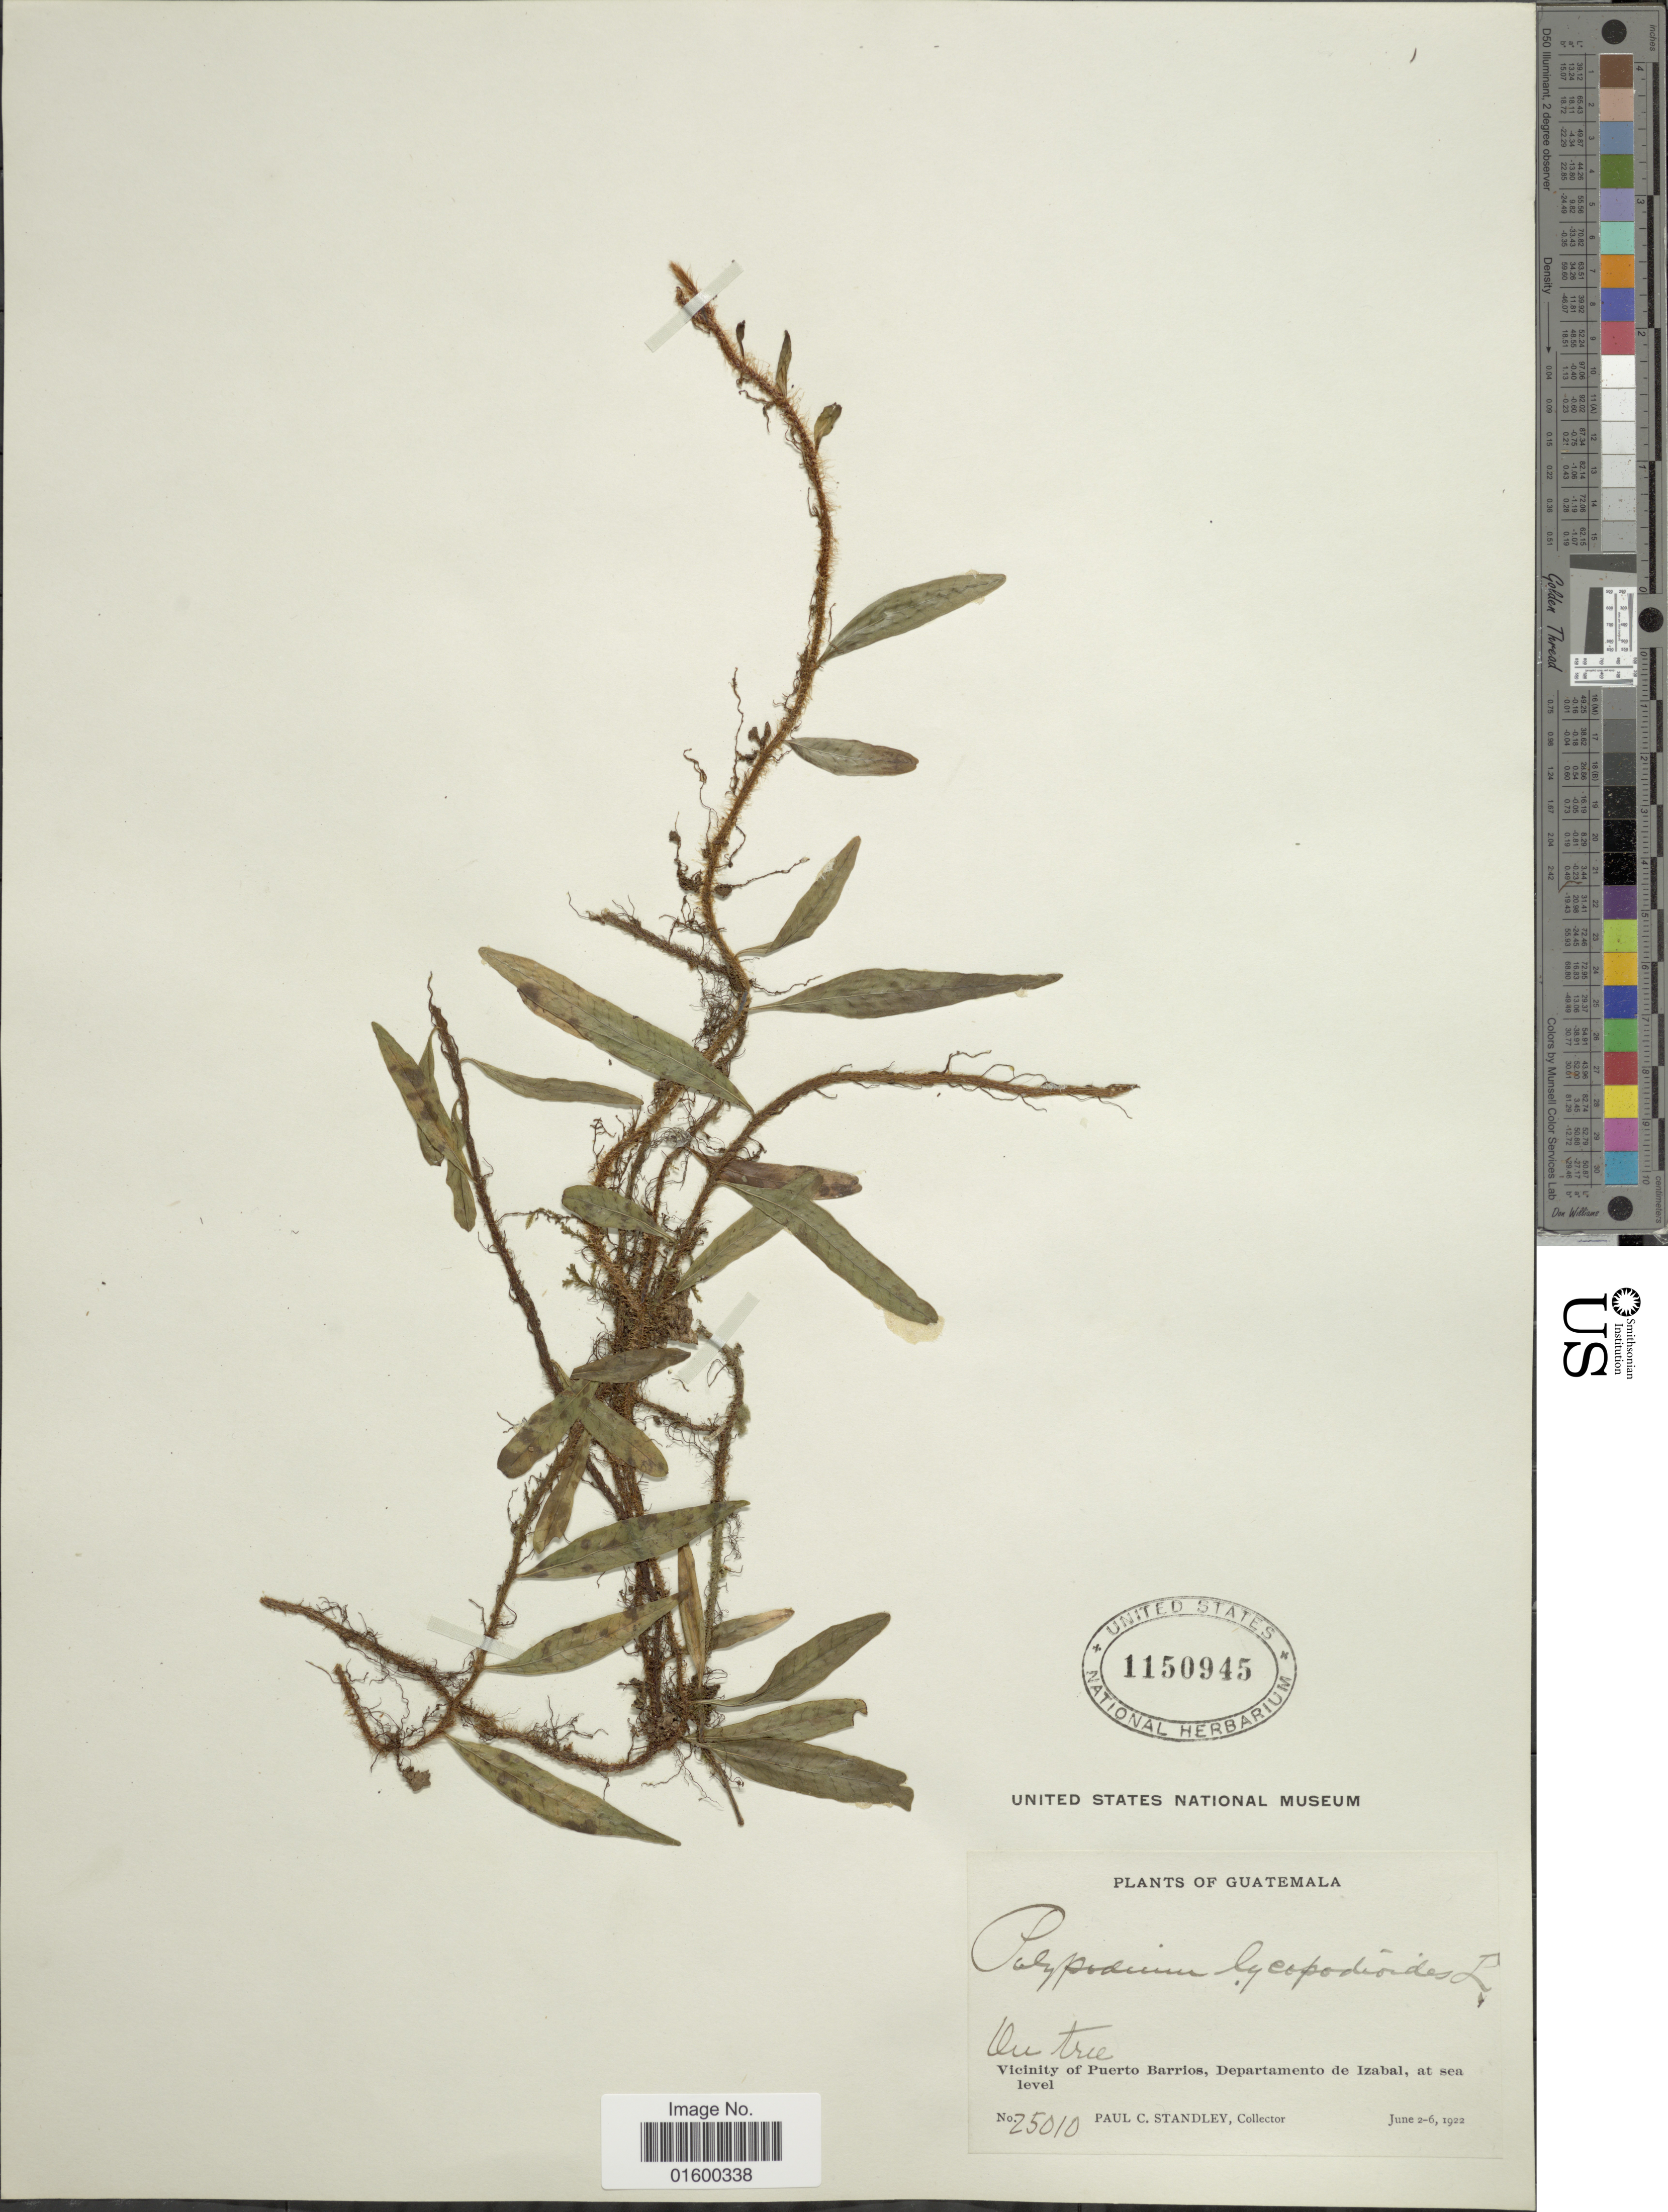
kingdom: Plantae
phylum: Tracheophyta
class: Polypodiopsida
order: Polypodiales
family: Polypodiaceae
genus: Microgramma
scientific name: Microgramma lycopodioides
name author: (L.) Copel.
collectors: P. C. Standley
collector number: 25010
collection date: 1922-06-02/1922-06-06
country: Guatemala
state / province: Izabal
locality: Vicinity of Puerto Barrios, Departamento de Izabal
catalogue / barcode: US 1150945